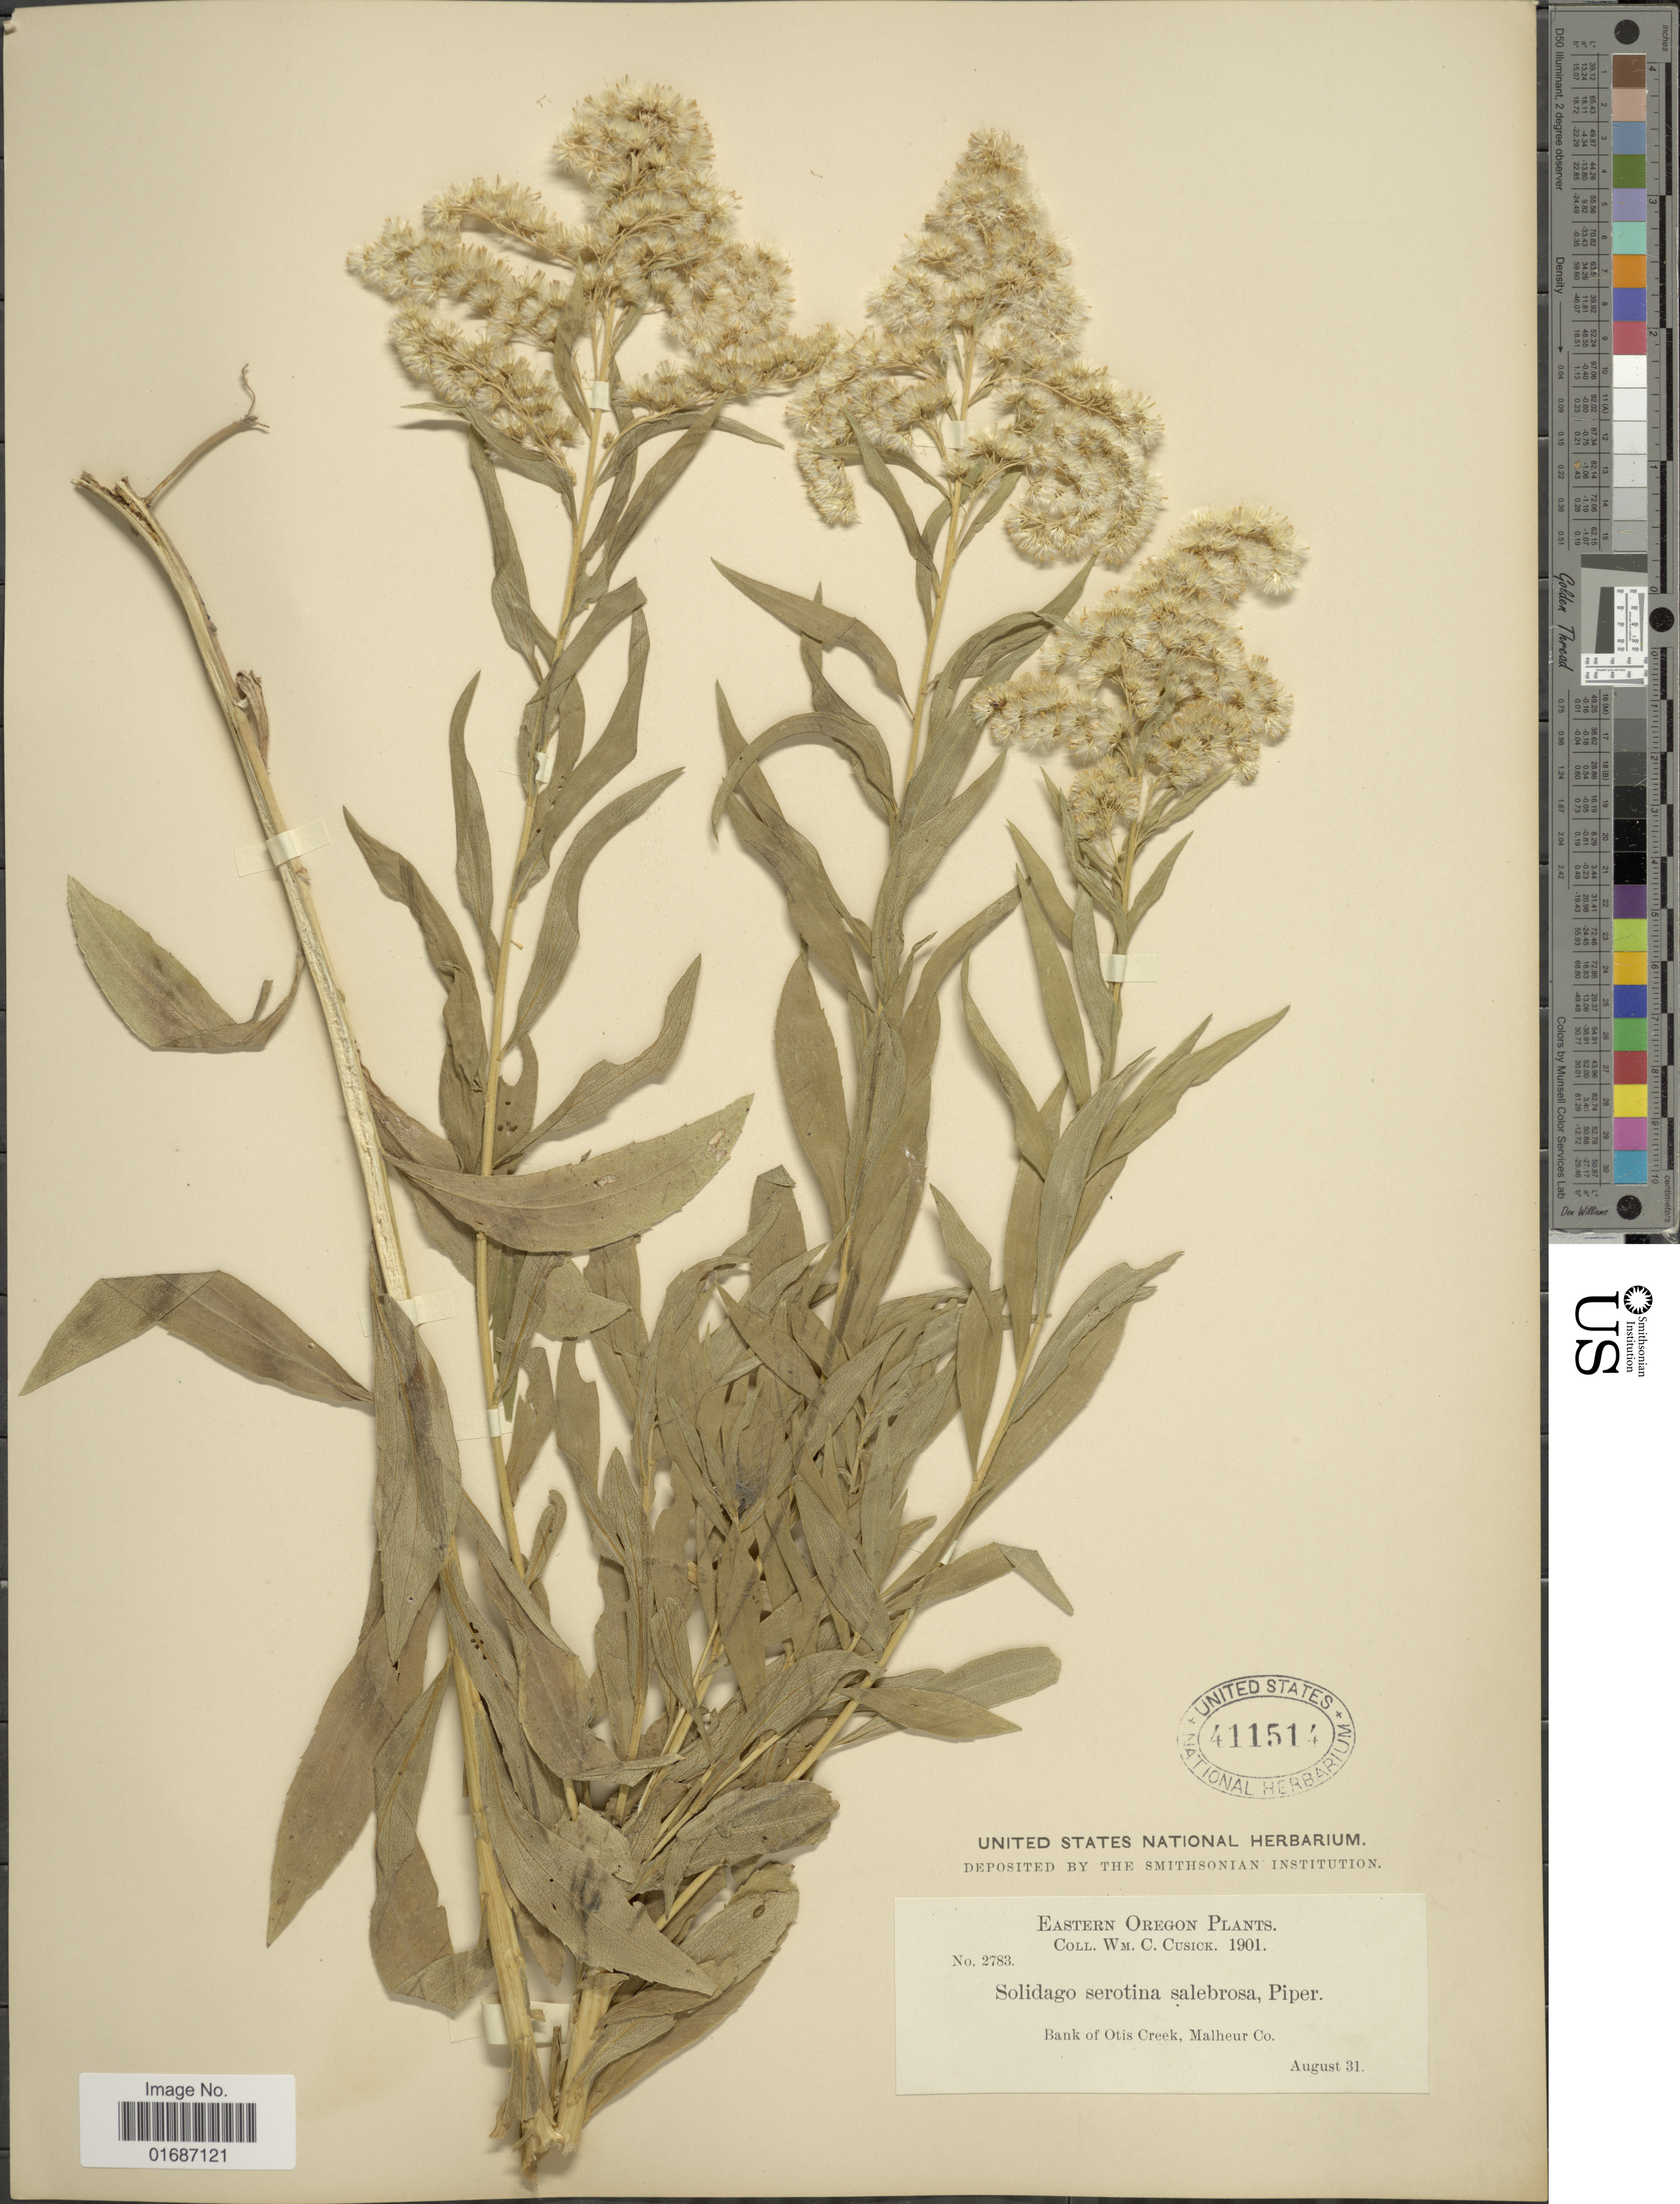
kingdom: Plantae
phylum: Tracheophyta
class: Magnoliopsida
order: Asterales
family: Asteraceae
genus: Solidago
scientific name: Solidago gigantea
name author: Aiton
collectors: W. C. Cusick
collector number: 2783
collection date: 1901-08-31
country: United States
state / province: Oregon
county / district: Malheur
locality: Bank of Otis Creek, Malheur Co.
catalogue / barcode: US 411514